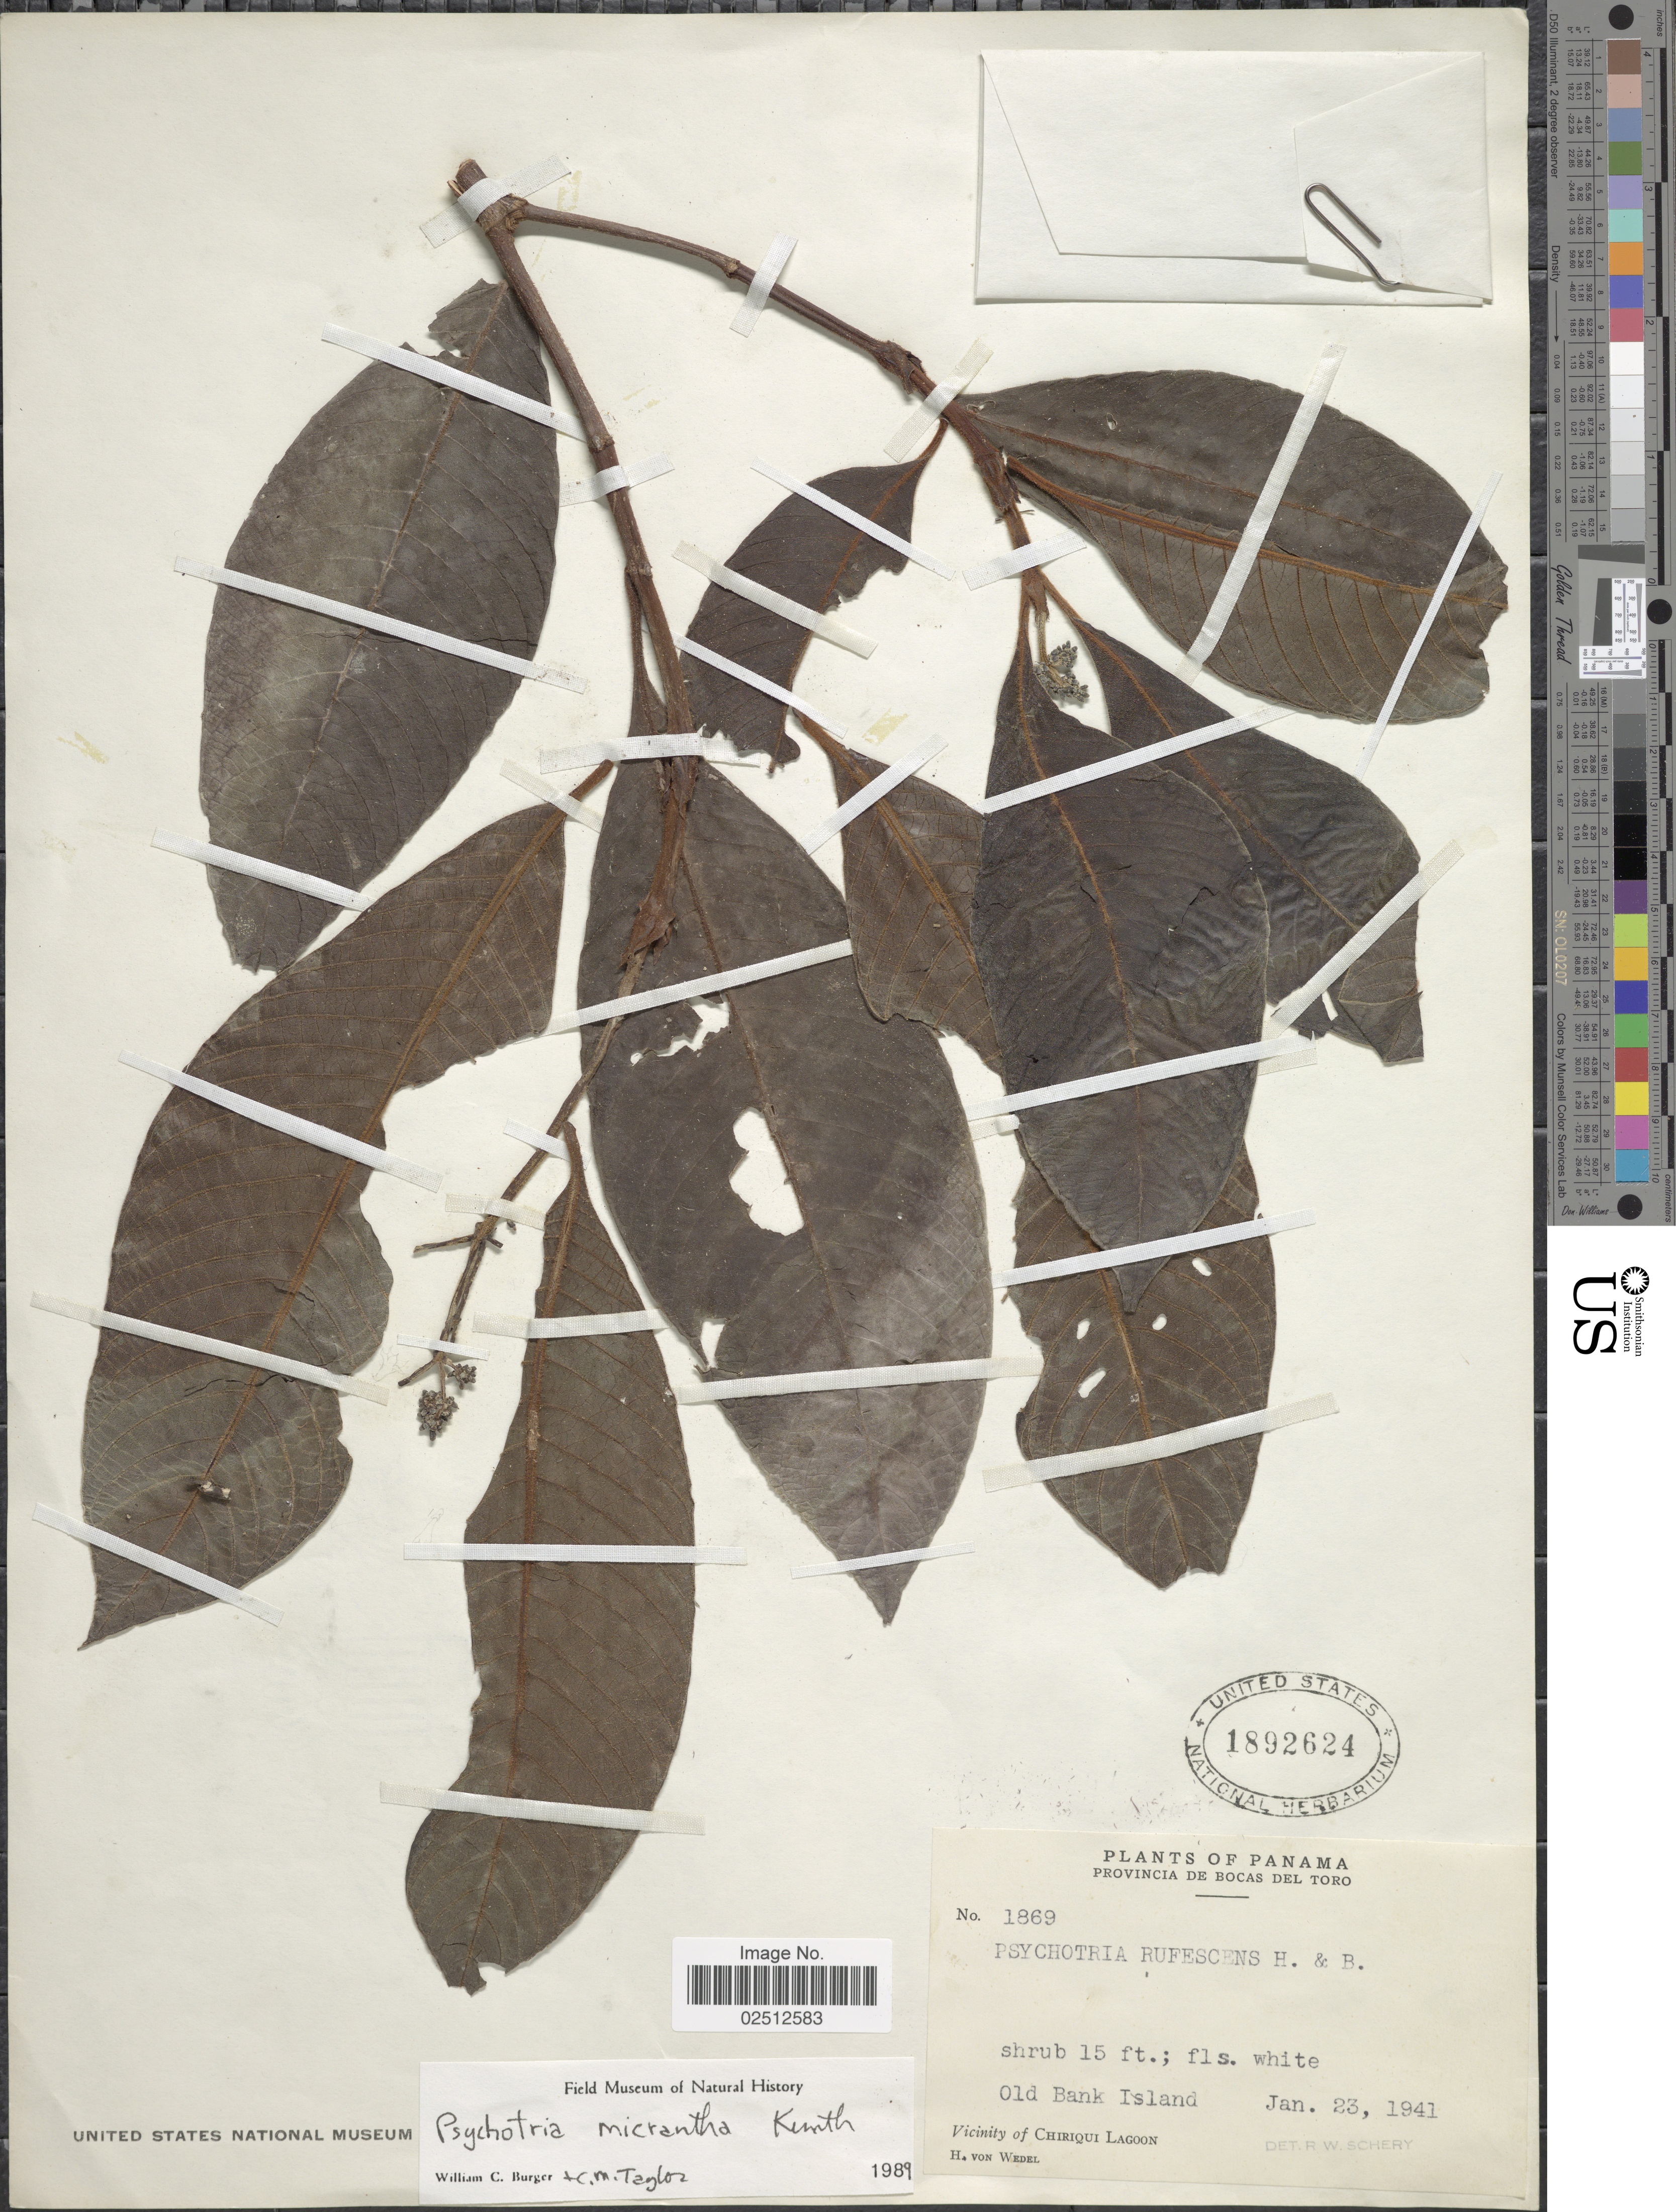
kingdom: Plantae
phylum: Tracheophyta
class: Magnoliopsida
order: Gentianales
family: Rubiaceae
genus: Psychotria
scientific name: Psychotria micrantha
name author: Kunth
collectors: H. von Wedel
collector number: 1869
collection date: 1941-01-23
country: Panama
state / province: Bocas del Toro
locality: Old Bank Island, Vicinity of Chiriqui Lagoon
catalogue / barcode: US 1892624